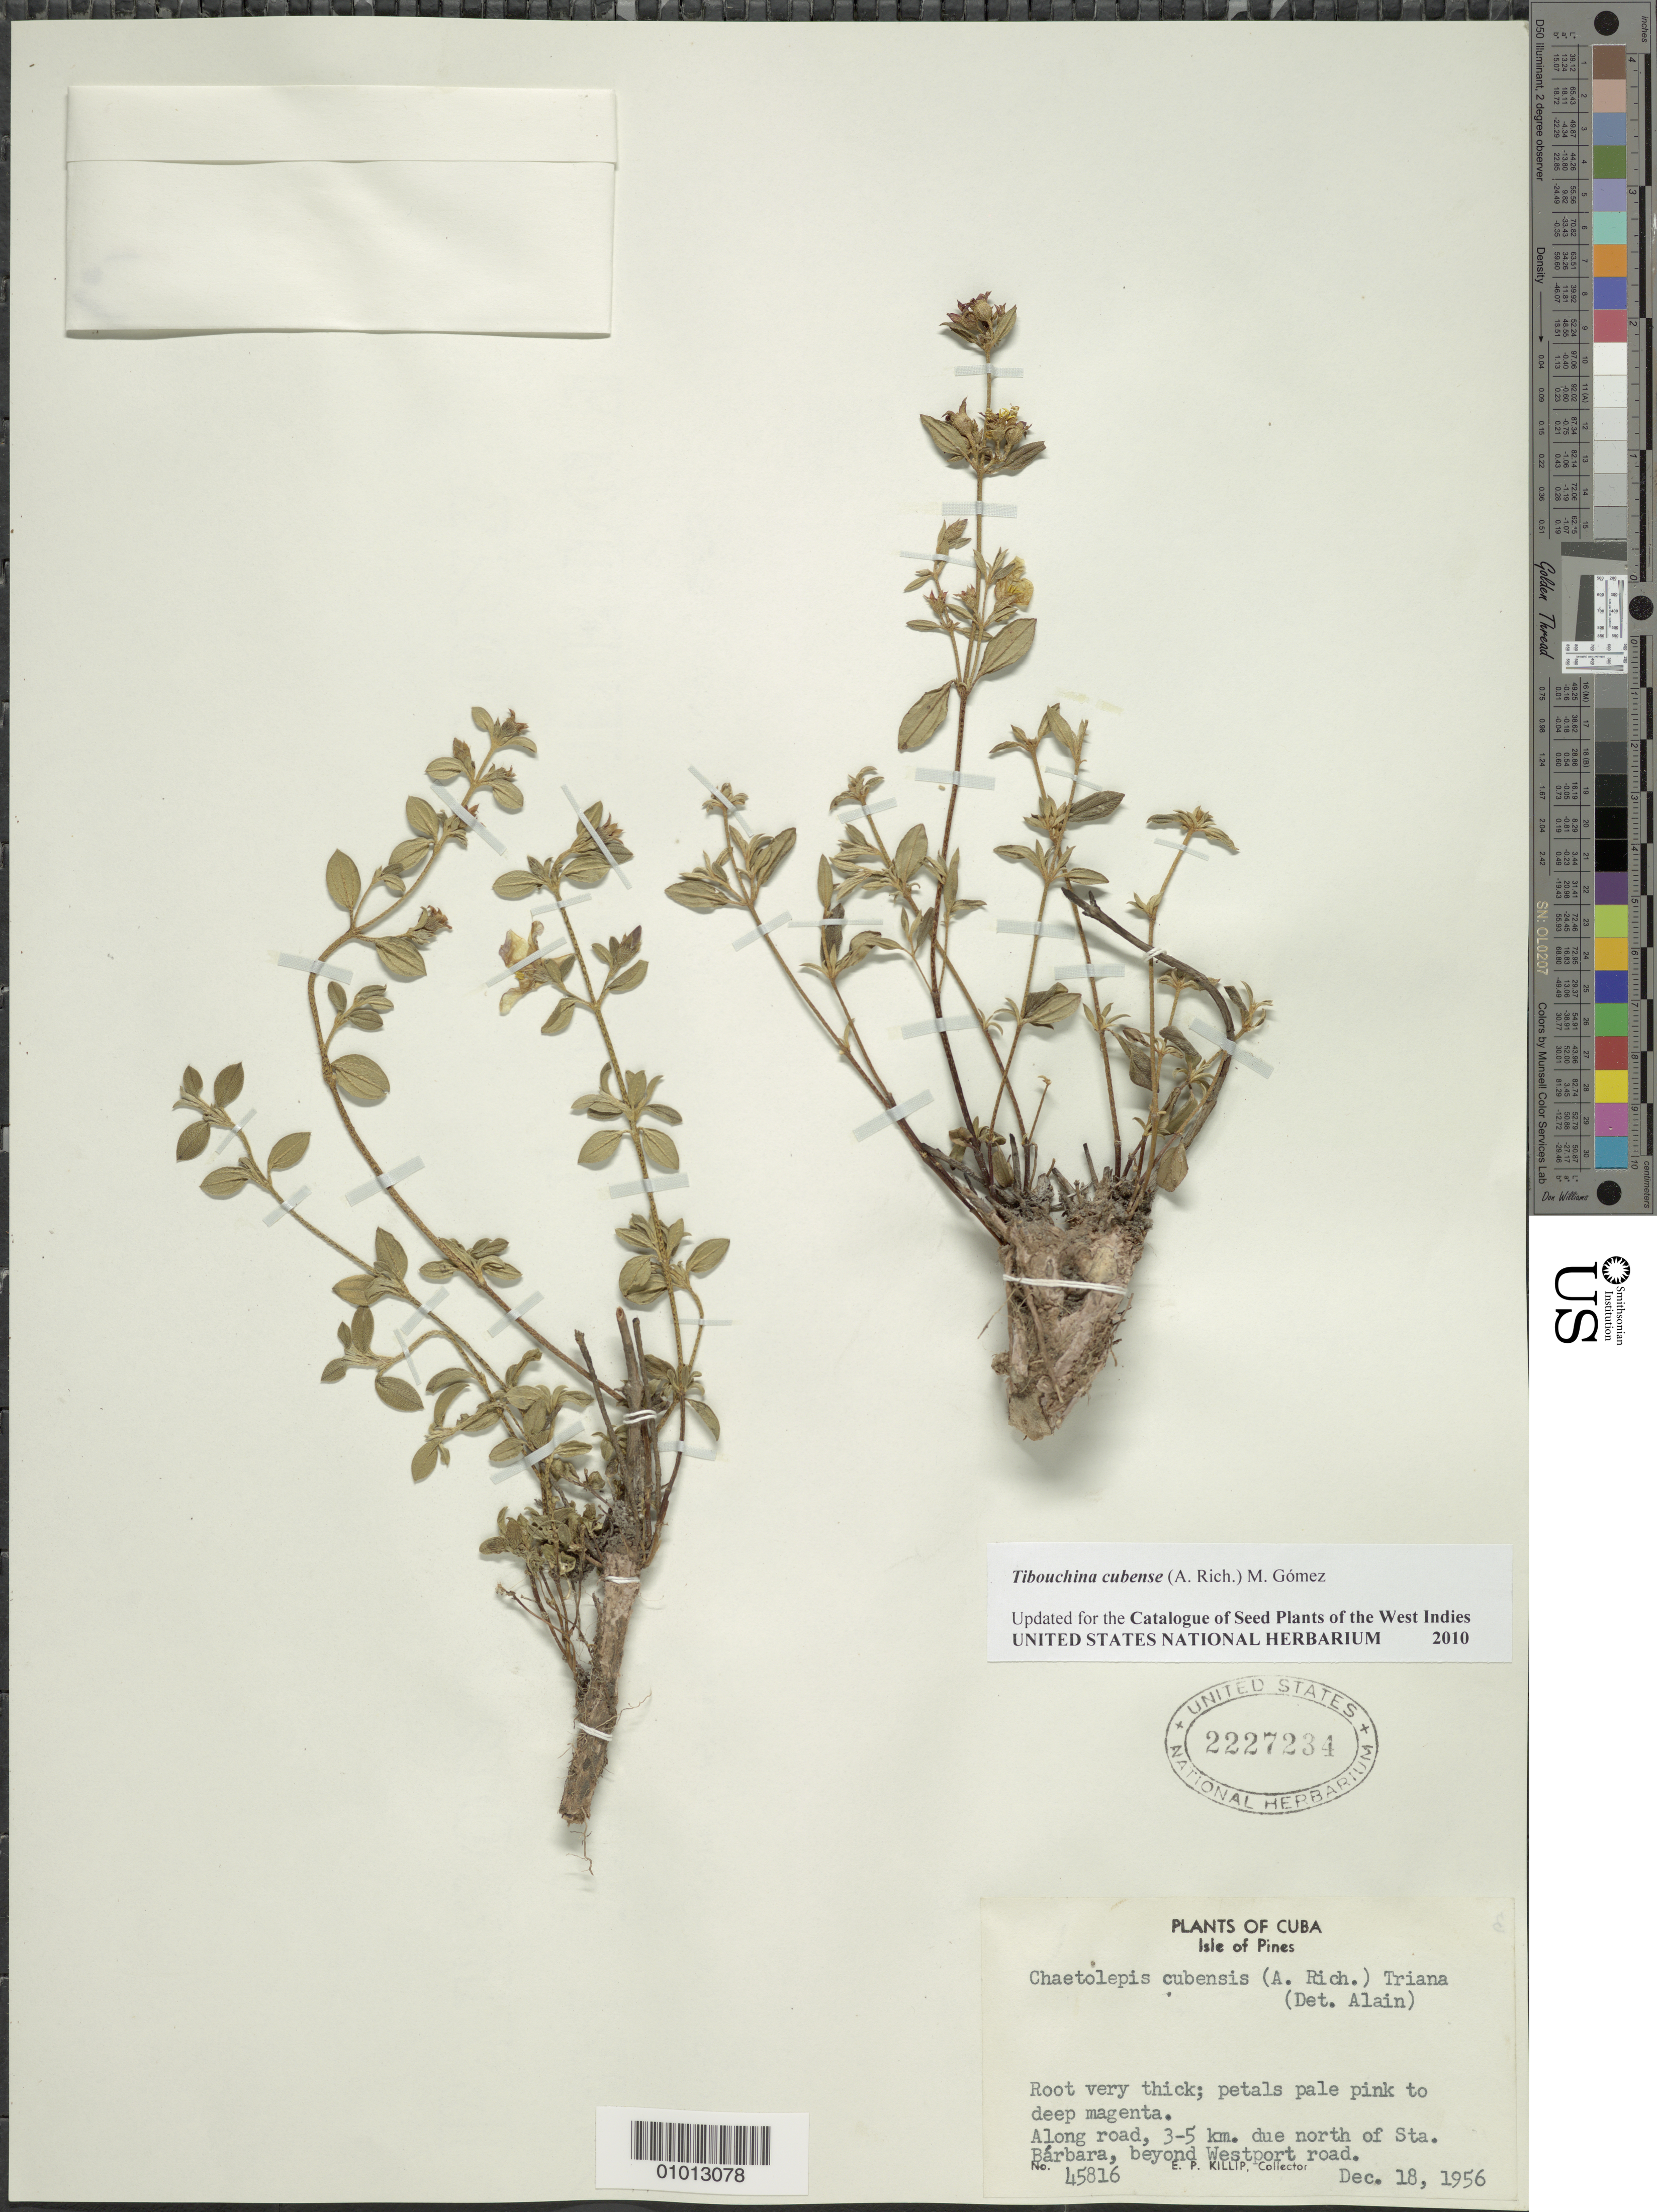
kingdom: Plantae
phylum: Tracheophyta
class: Magnoliopsida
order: Myrtales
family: Melastomataceae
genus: Arthrostemma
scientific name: Arthrostemma cubense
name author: A. Rich.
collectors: E. P. Killip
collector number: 45816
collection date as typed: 18 Dec 1956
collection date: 1956-12-18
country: Cuba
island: Isla de la Juventud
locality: Road 3-5 km due north of Sta Bárbara, beyond Westport road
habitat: Along road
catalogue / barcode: US 2227234